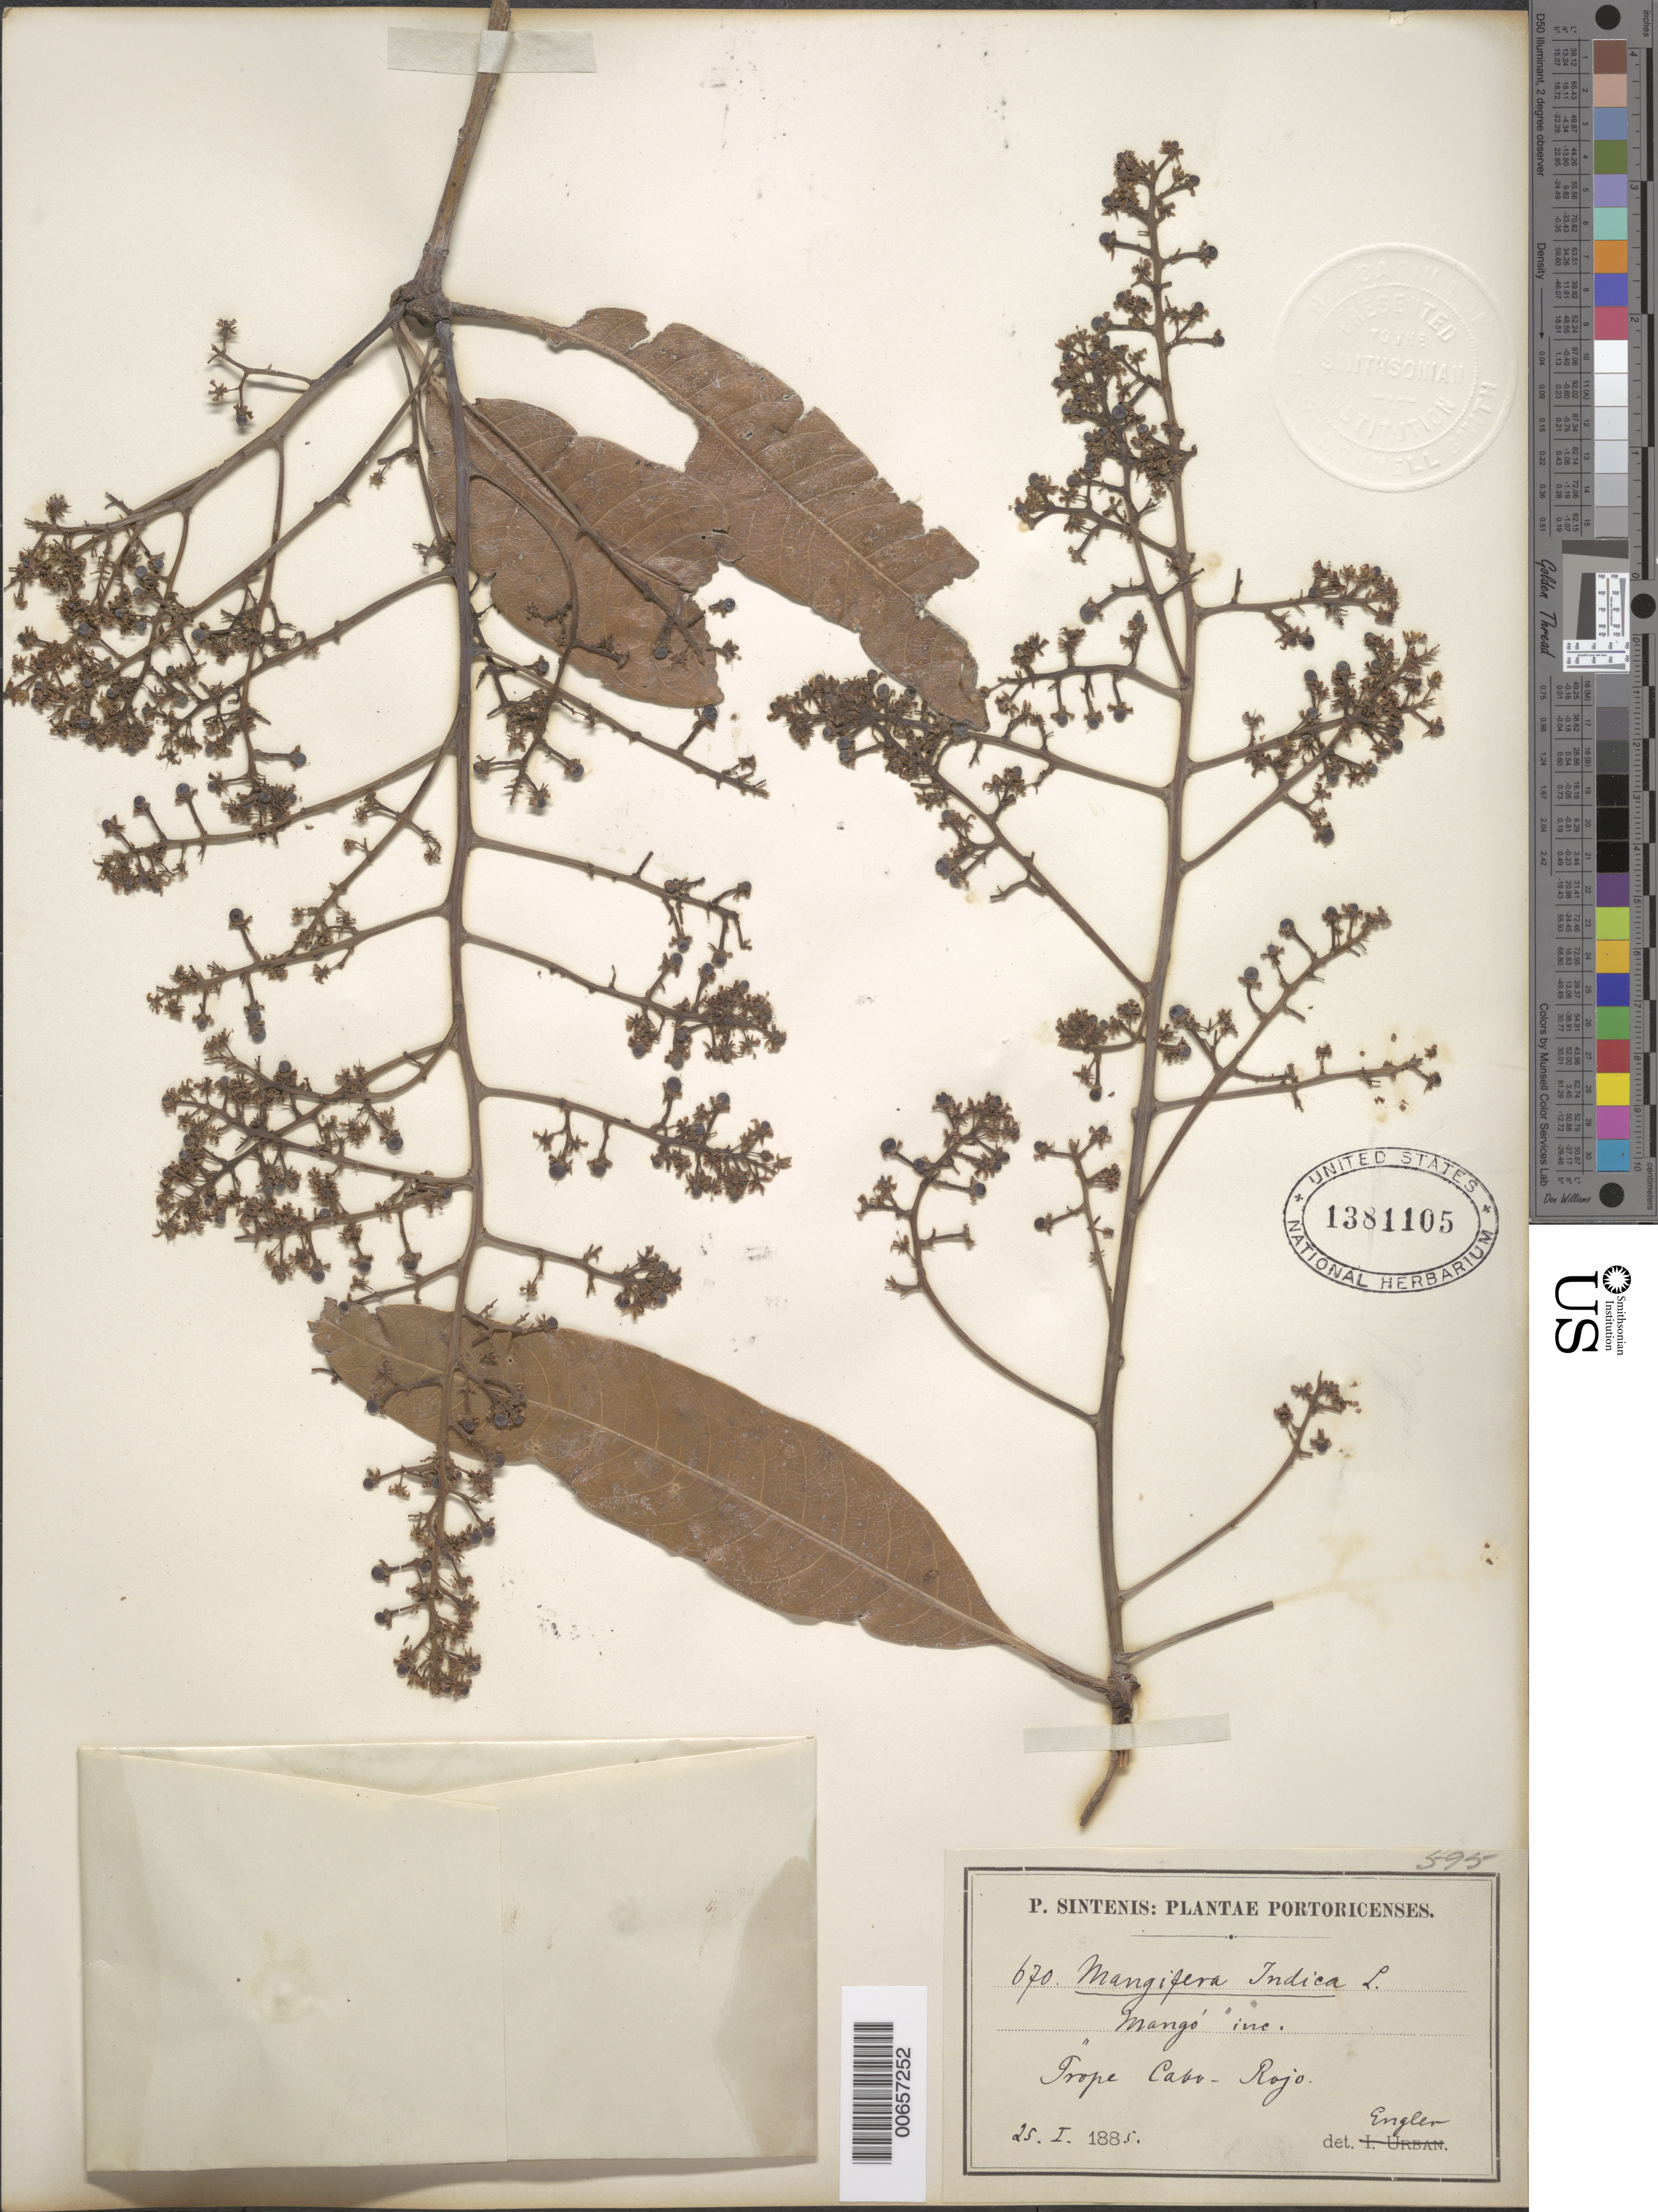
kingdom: Plantae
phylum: Tracheophyta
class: Magnoliopsida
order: Sapindales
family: Anacardiaceae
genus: Mangifera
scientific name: Mangifera indica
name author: L.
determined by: Engler, H. G. A.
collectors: P. Sintenis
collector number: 670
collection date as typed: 25 Jan 1885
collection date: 1885-01-25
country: Puerto Rico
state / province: Cabo Rojo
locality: Prope Cabo Rojo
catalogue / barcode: US 1381105